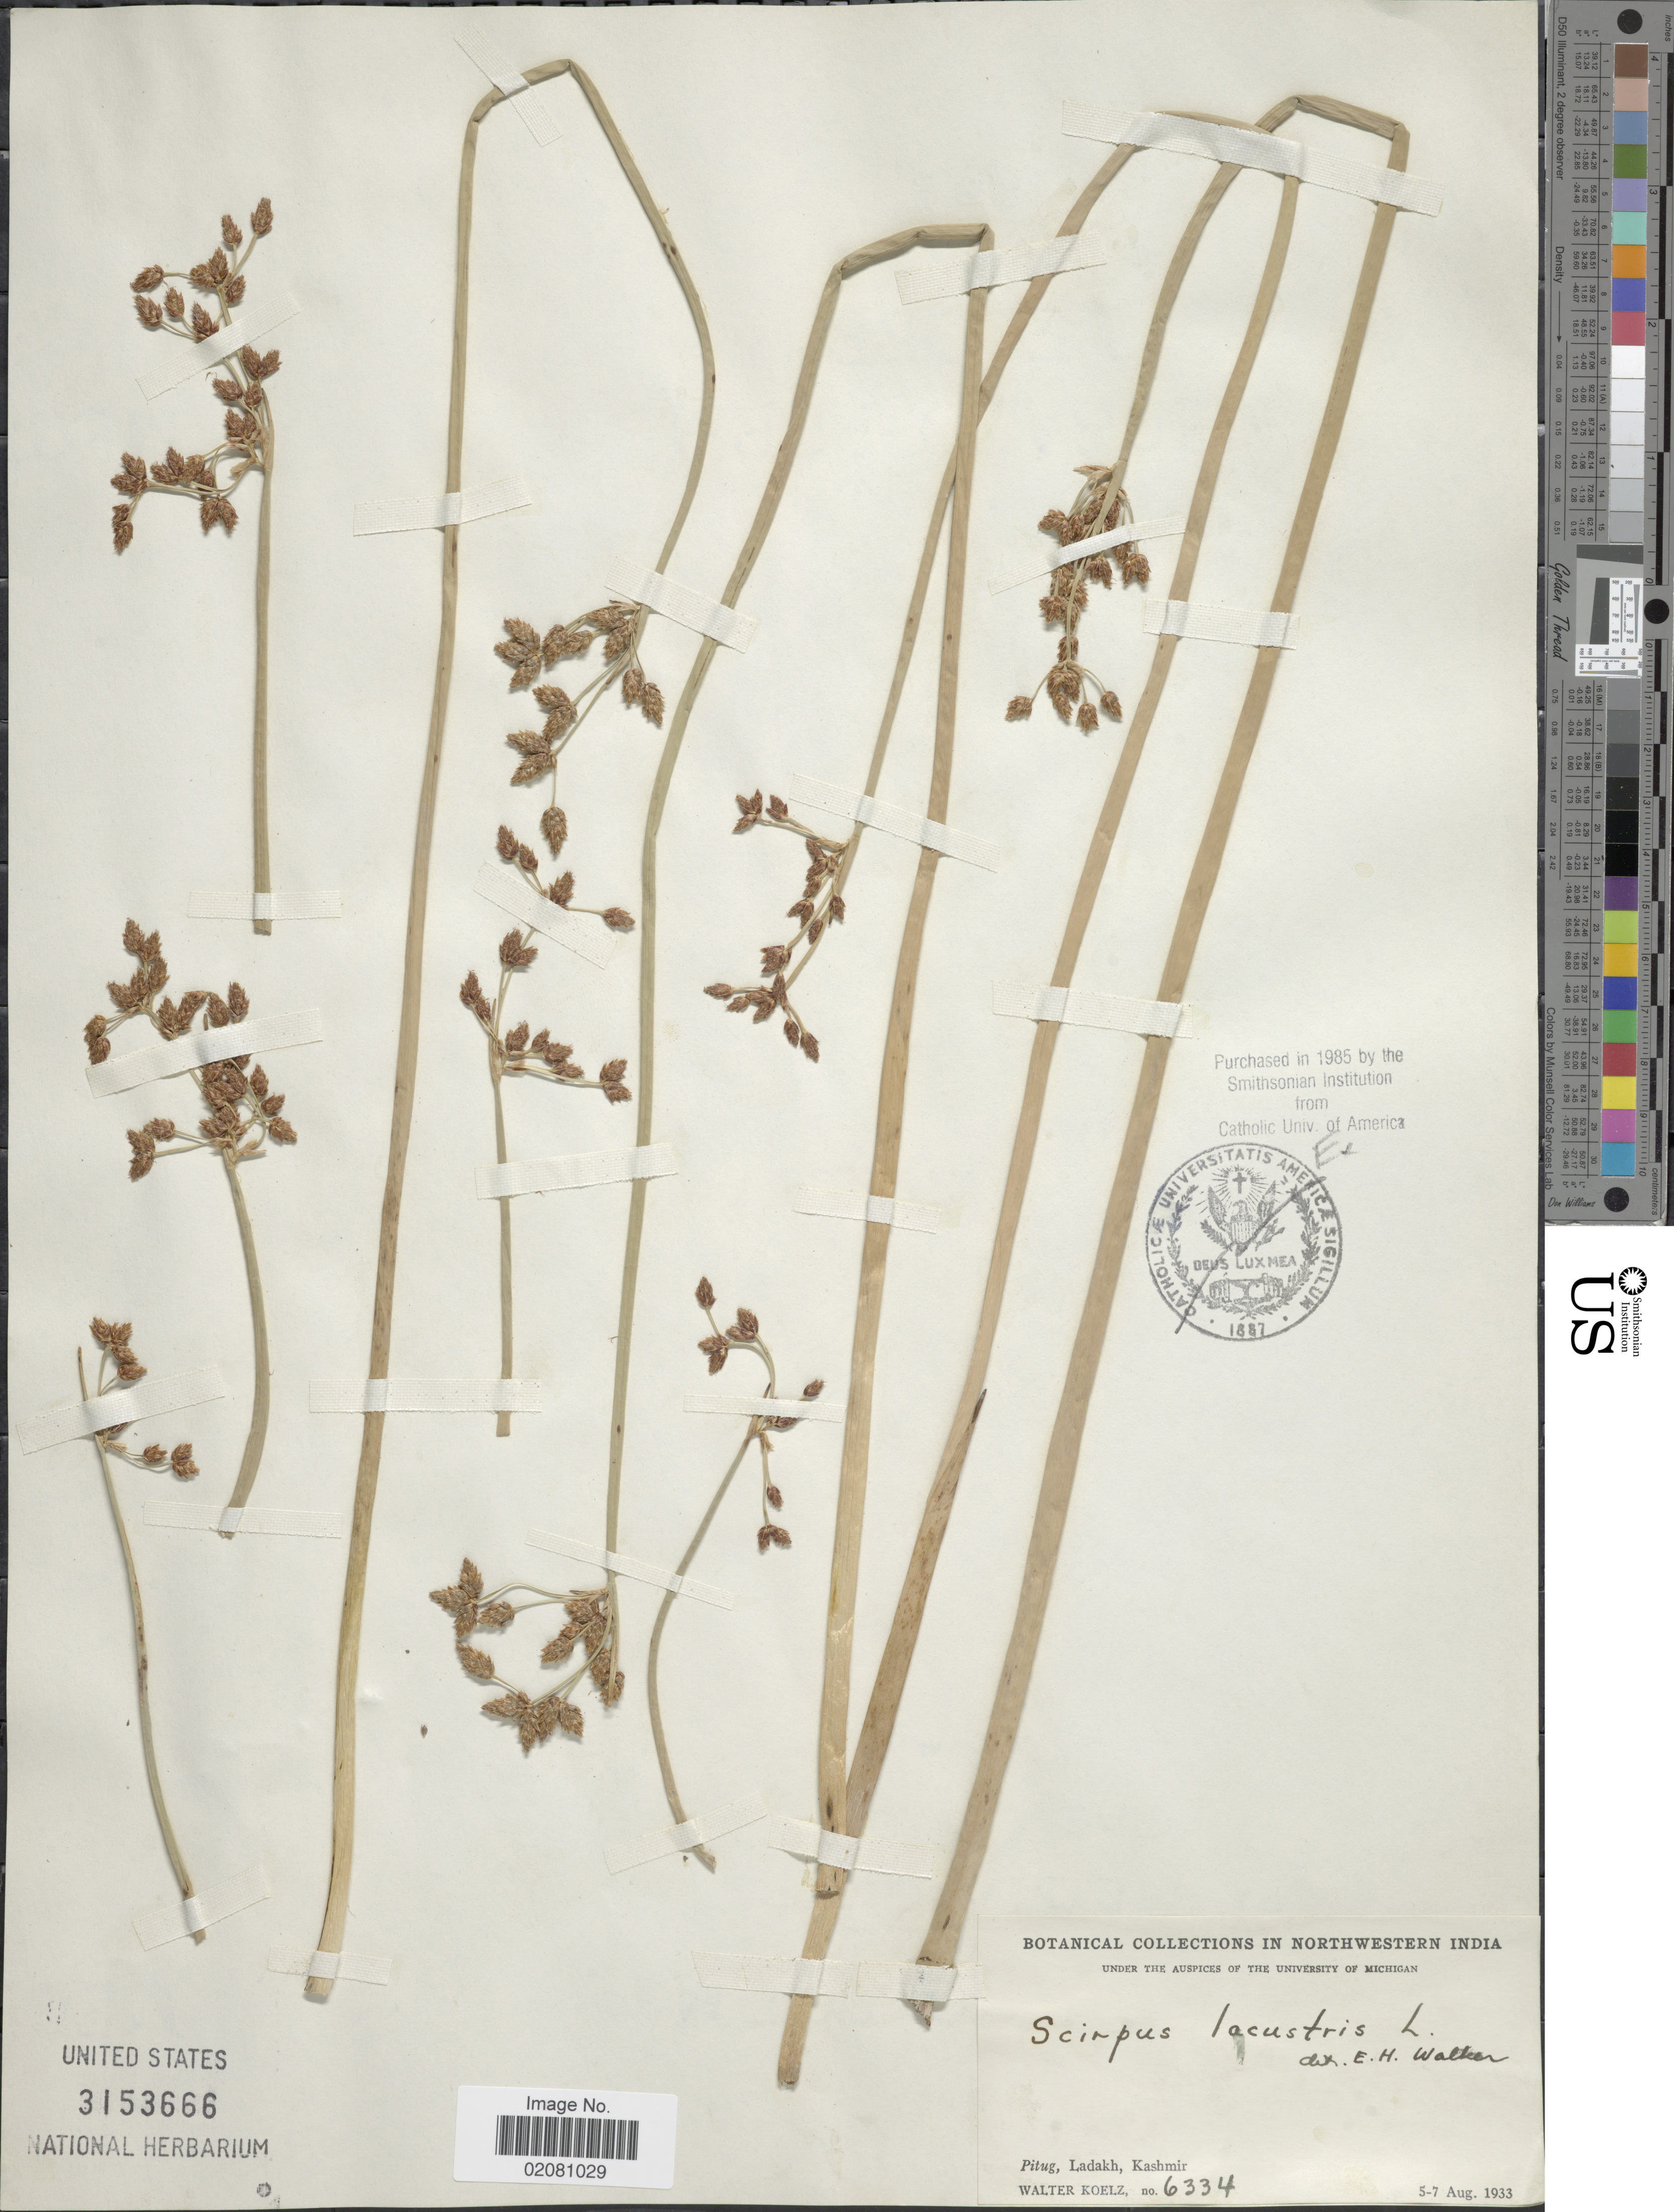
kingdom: Plantae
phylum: Tracheophyta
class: Liliopsida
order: Poales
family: Cyperaceae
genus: Schoenoplectus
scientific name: Schoenoplectus lacustris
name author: (L.) Palla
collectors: W. N. Koelz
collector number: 6334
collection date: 1933-08-05/1933-08-07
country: India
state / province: Jammu and Kashmir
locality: Pitug, Ladakh, Kashmir. Northwestern India.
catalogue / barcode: US 3153666